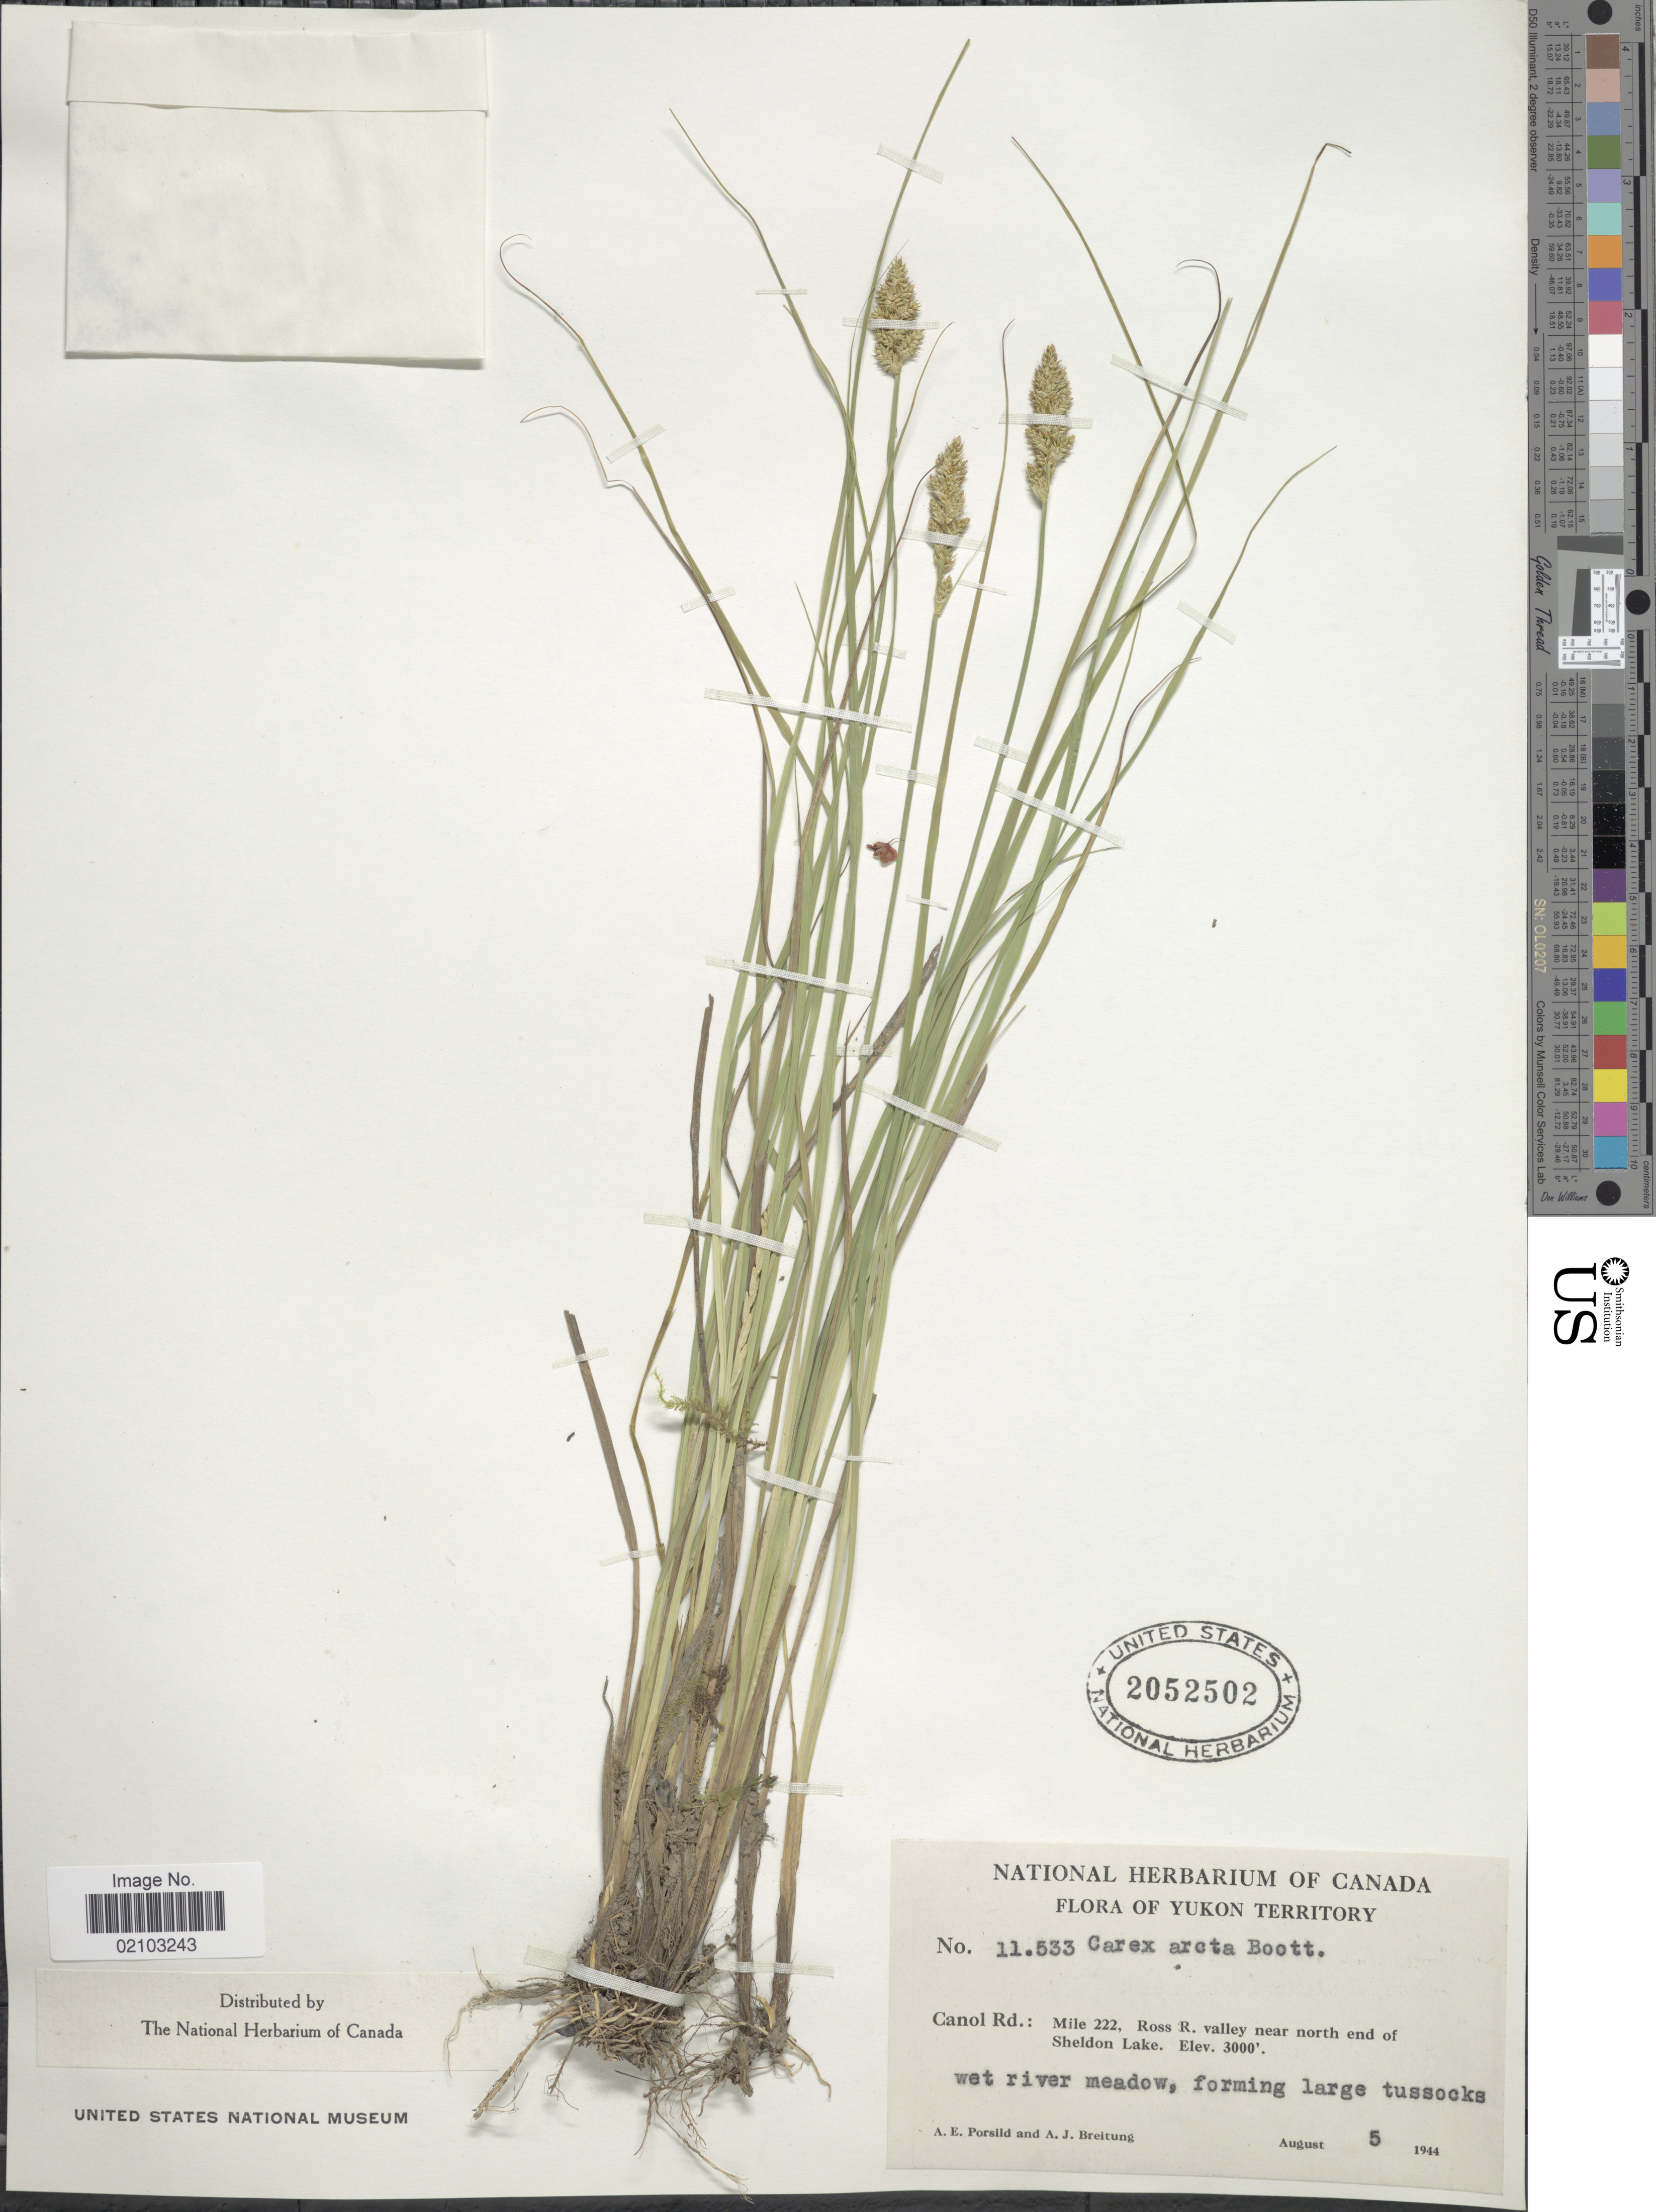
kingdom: Plantae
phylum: Tracheophyta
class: Liliopsida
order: Poales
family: Cyperaceae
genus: Carex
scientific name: Carex arcta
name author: Boott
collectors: A. E. Porsild & A. Breitung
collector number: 11533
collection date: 1944-08-05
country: Canada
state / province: Yukon Territory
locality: Canol Rd: Mile 222, Ross R. valley near north end of Sheldon Lake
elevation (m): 914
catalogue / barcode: US 2052502